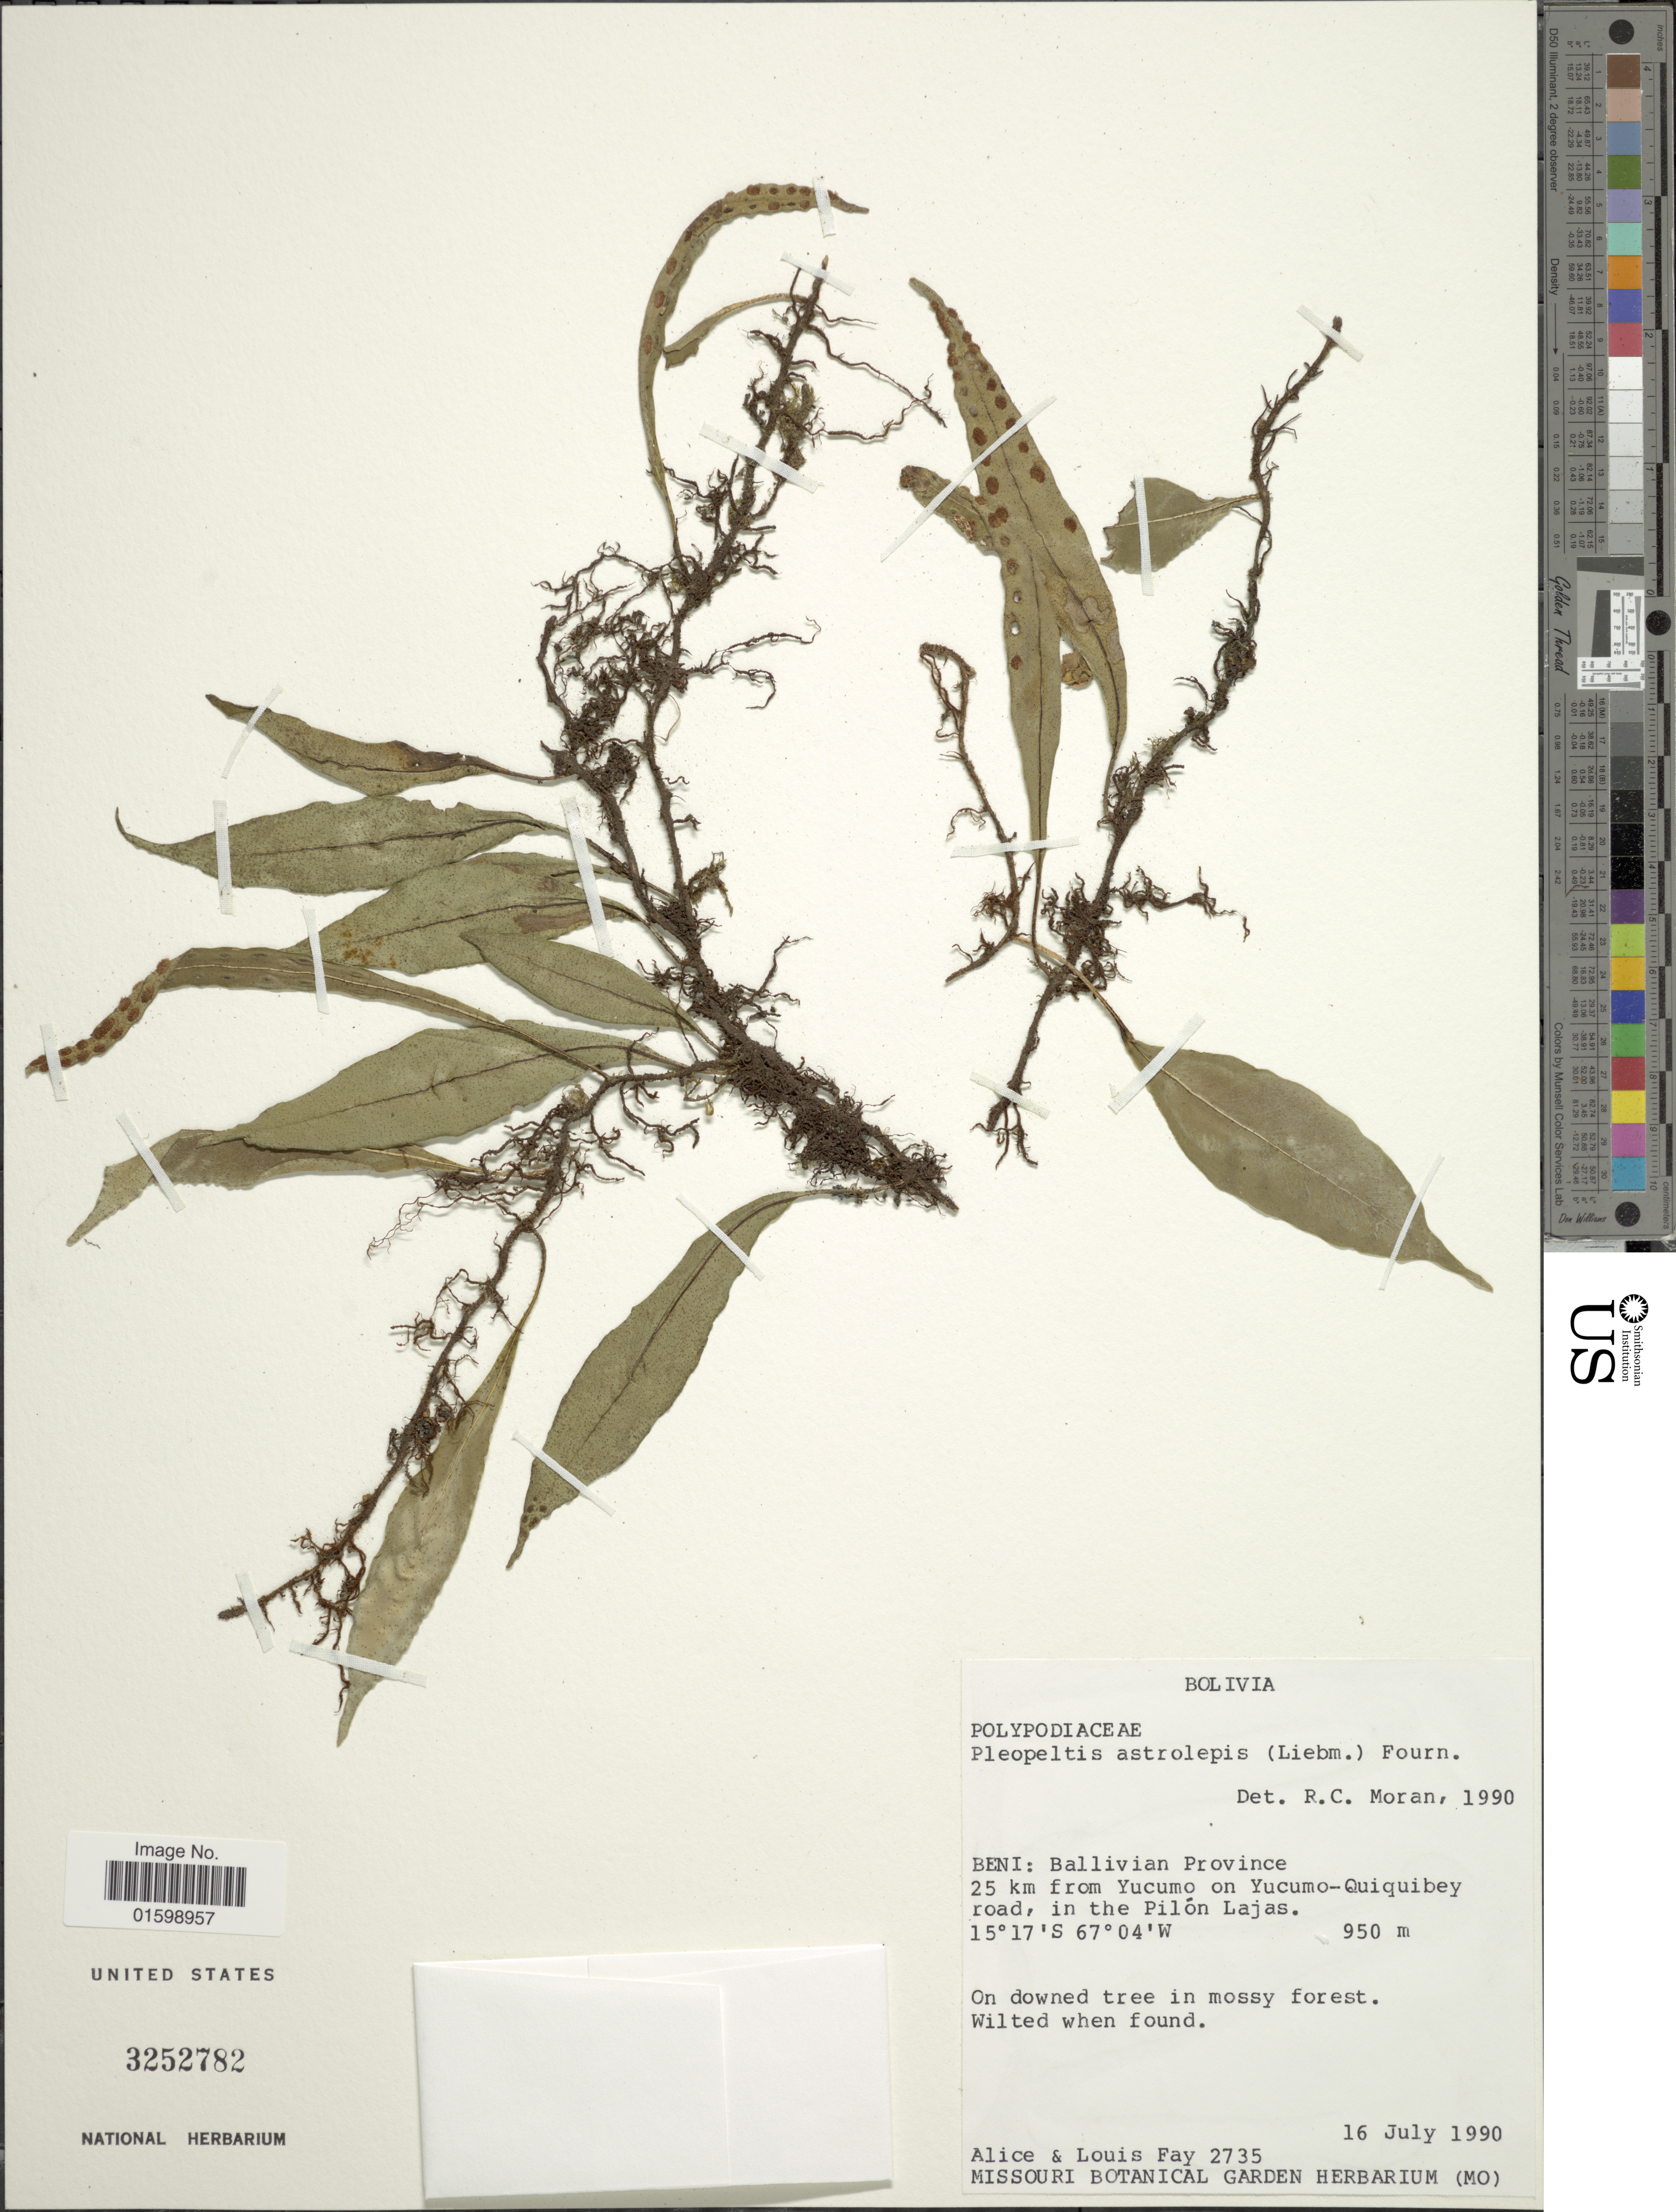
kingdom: Plantae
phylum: Tracheophyta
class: Polypodiopsida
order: Polypodiales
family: Polypodiaceae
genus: Pleopeltis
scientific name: Pleopeltis astrolepis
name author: (Liebm.) E. Fourn.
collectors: A. Fay & L. Fay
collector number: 2735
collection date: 1990-07-16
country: Bolivia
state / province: Beni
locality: Ballivian Province, 25 km from Yucumo on Yucumo-Quiquibey road, in the Pilón Lajas, on downed tree in mossy forest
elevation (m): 950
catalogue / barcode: US 3252782